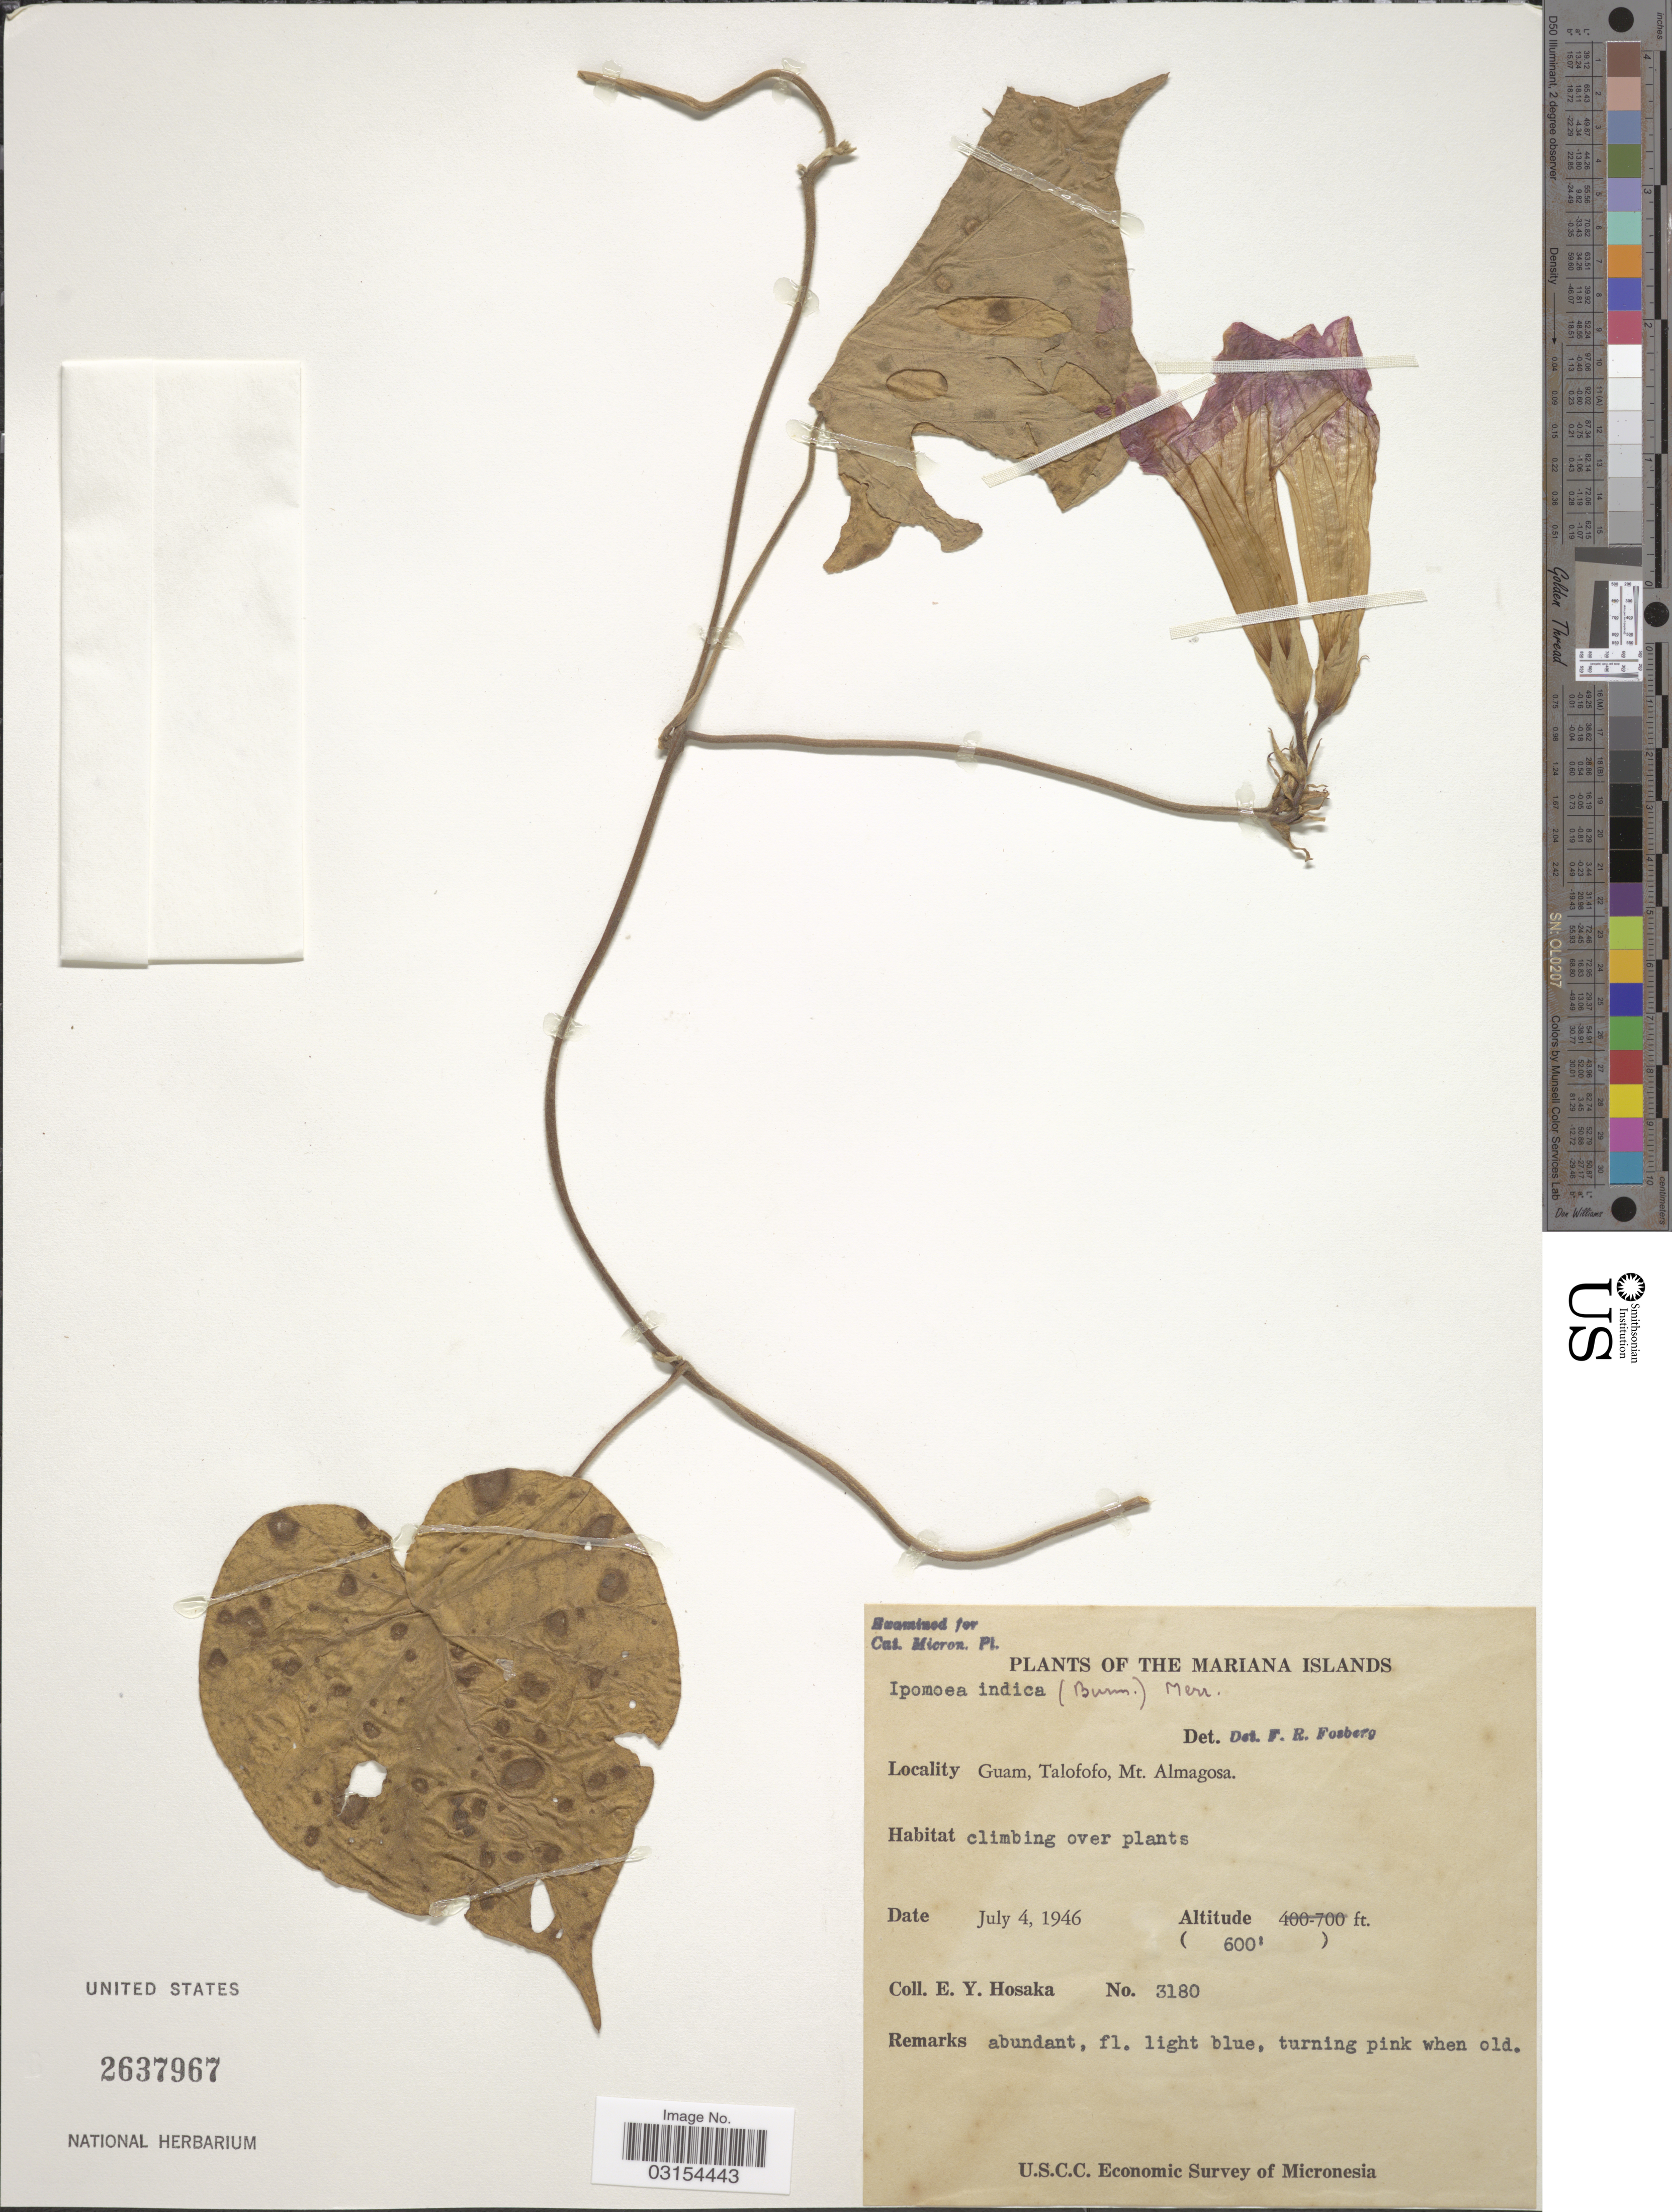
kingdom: Plantae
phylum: Tracheophyta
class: Magnoliopsida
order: Solanales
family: Convolvulaceae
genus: Ipomoea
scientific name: Ipomoea indica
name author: (Burm.) Merr.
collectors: E. Y. Hosaka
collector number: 3180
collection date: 1946-07-04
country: Guam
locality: The Mariana Islands. Talofofo, Mt. Almagosa.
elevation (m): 183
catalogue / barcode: US 2637967